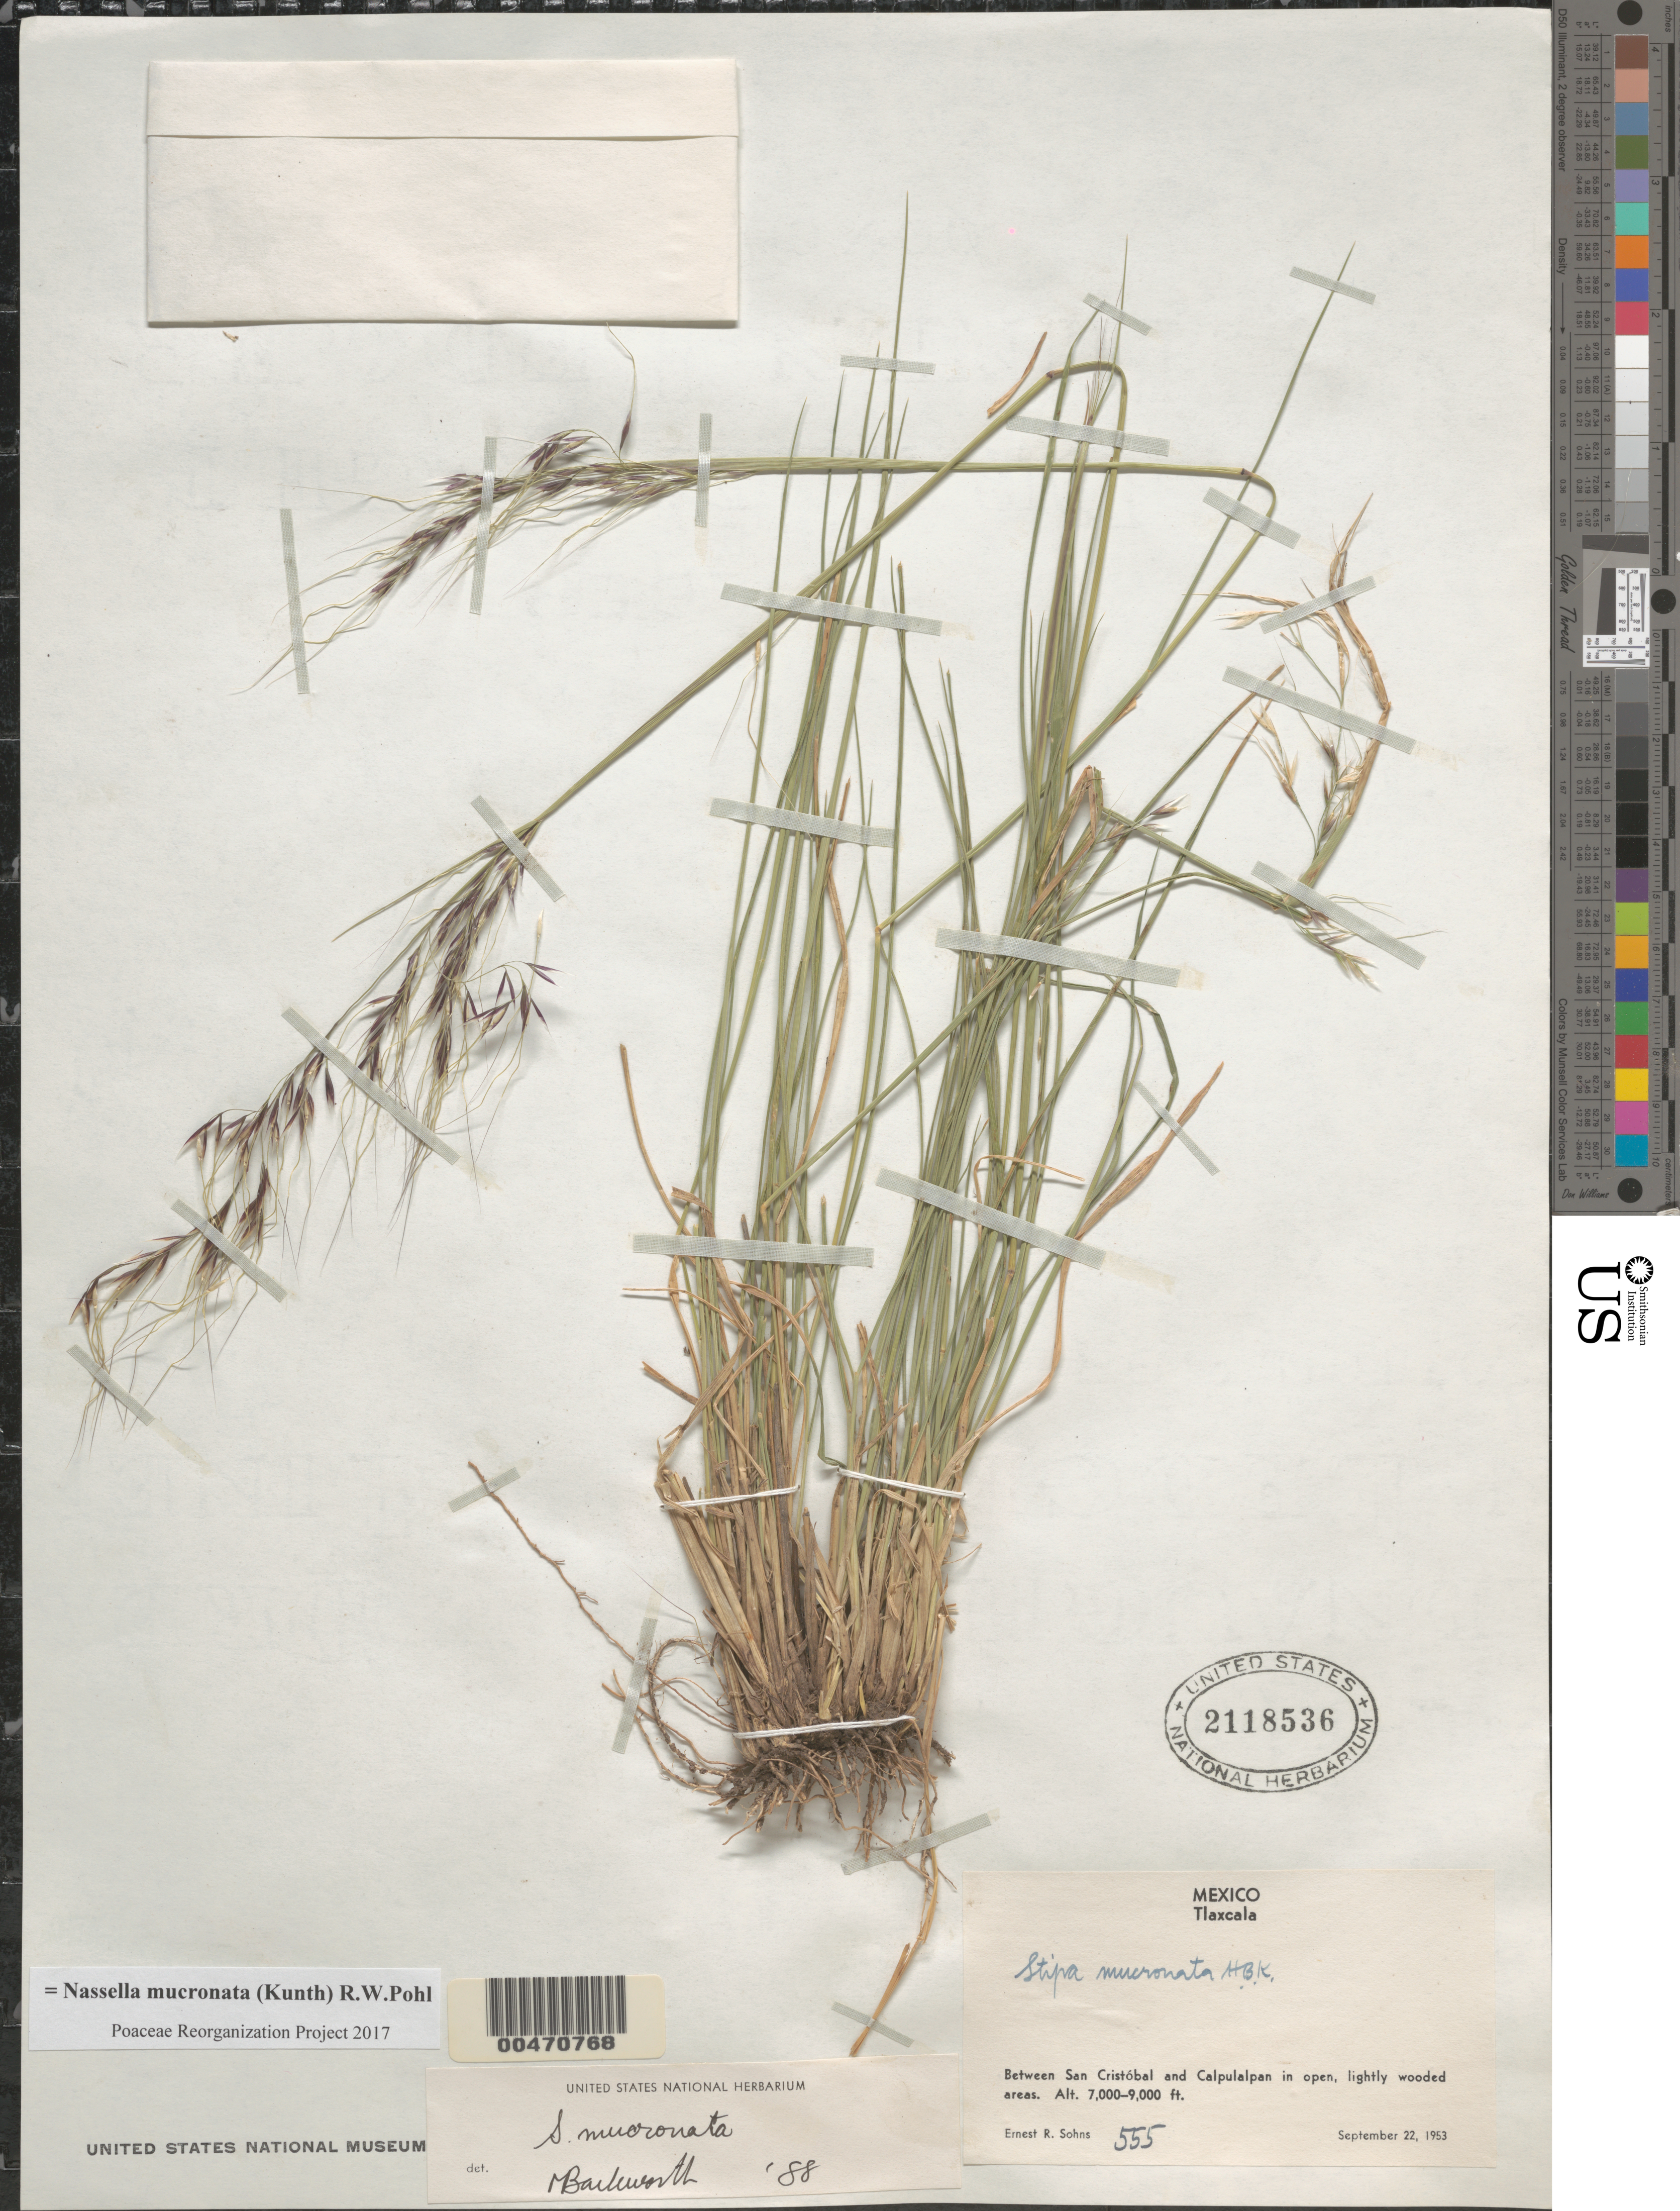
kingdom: Plantae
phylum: Tracheophyta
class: Liliopsida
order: Poales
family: Poaceae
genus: Nassella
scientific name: Nassella mucronata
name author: (Kunth) R.W. Pohl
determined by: Poaceae Reorganization Project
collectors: E. R. Sohns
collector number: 555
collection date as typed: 22 Sep 1953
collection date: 1953-09-22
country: Mexico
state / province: Tlaxcala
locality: Between San Cristóbal & Calpulalpan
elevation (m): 2134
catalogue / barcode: US 2118536